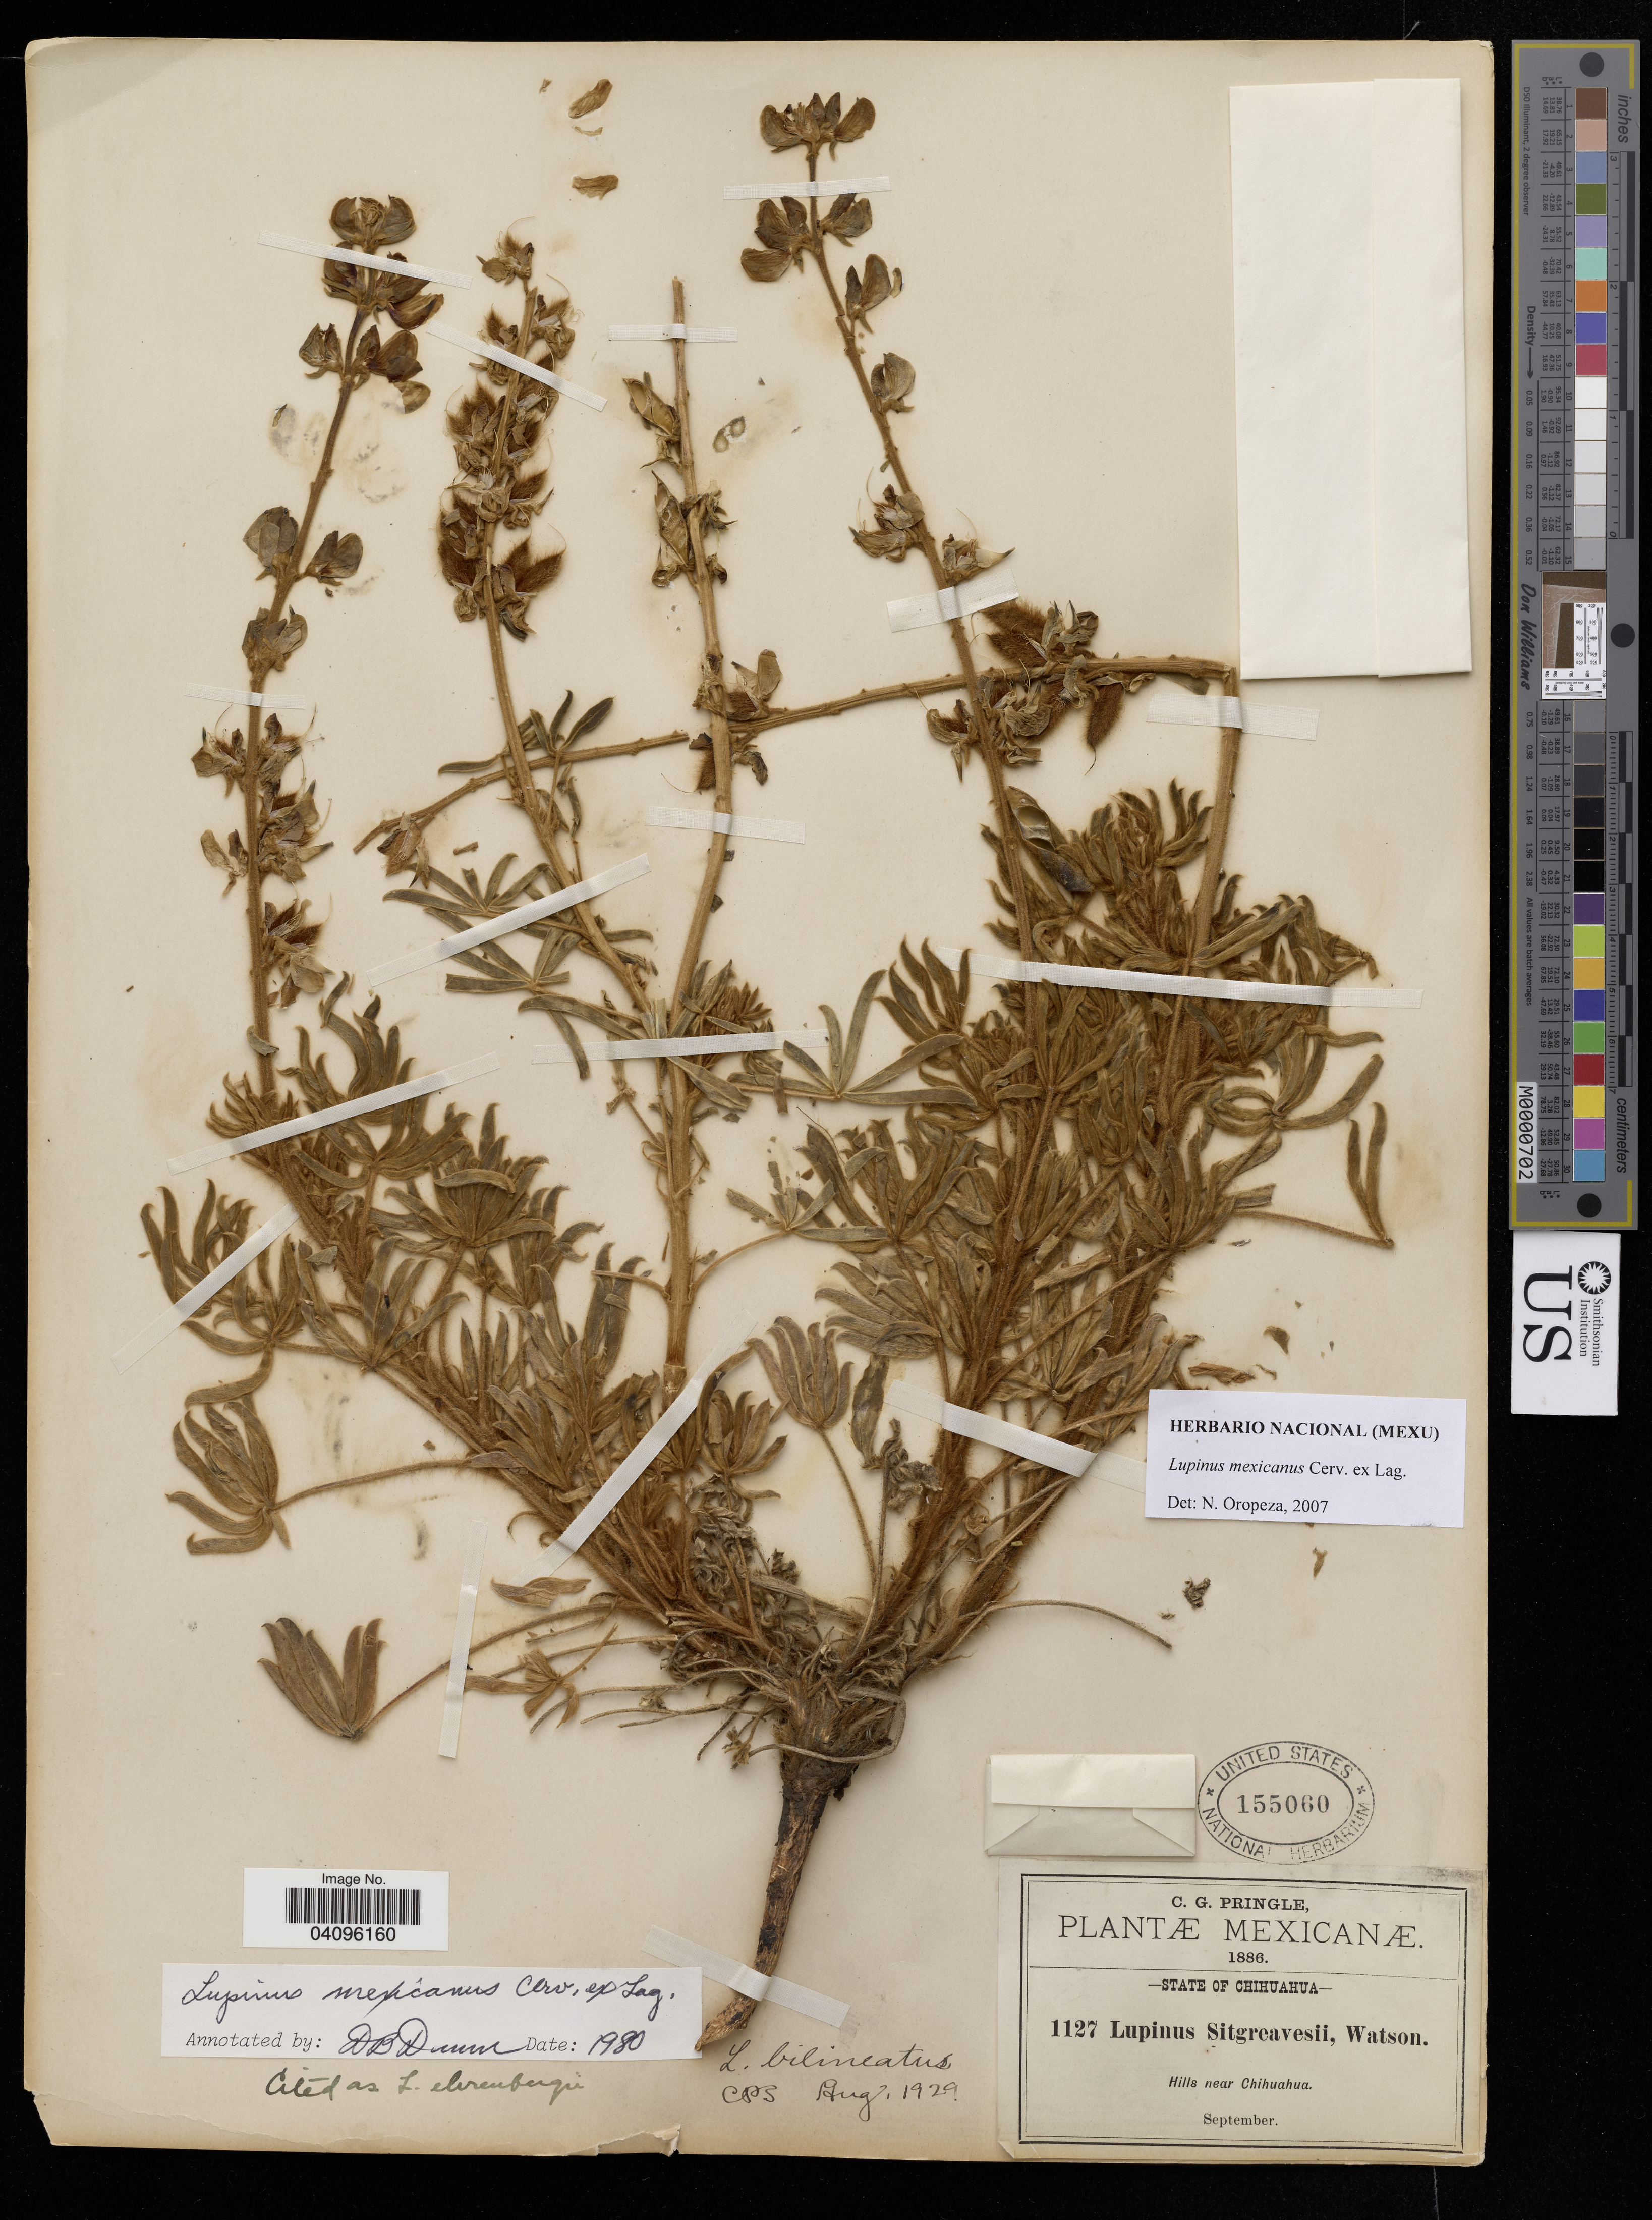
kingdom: Plantae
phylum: Tracheophyta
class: Magnoliopsida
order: Fabales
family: Fabaceae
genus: Lupinus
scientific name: Lupinus mexicanus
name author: Cerv. ex Lag.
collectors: C. G. Pringle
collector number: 1127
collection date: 1886-09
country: Mexico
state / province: Chihuahua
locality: Hills near Chihuahua.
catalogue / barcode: US 155060